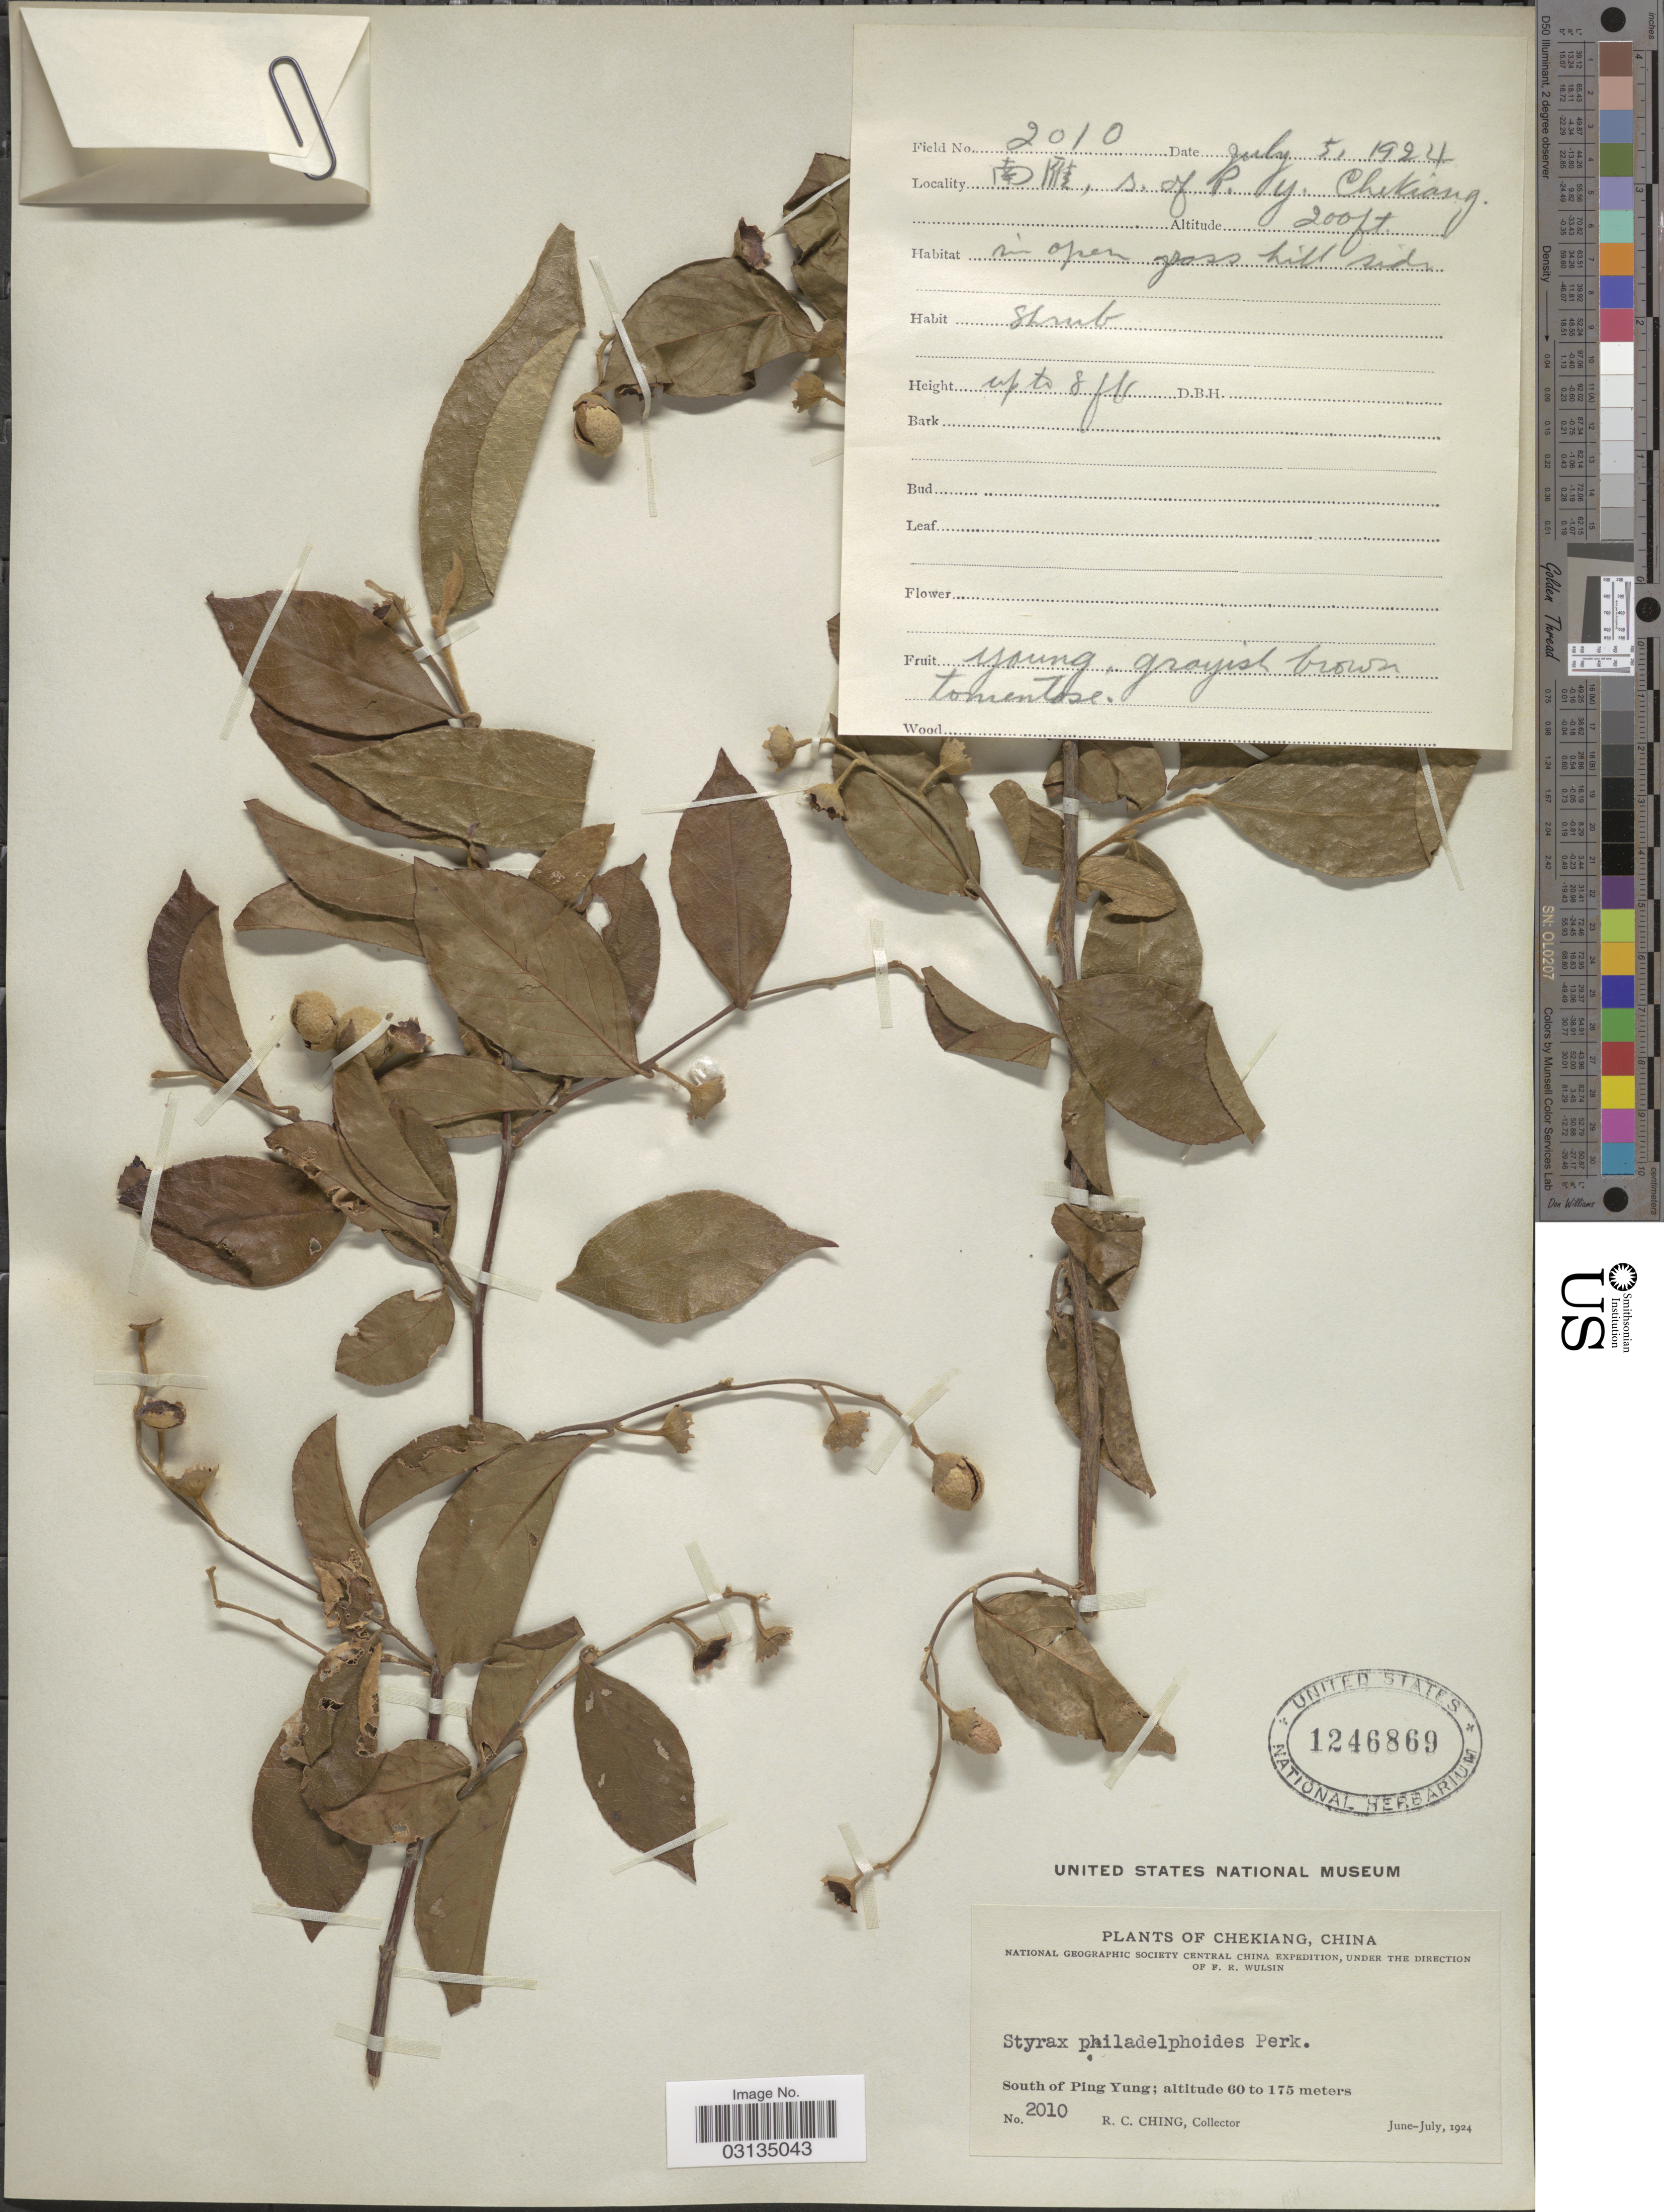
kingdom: Plantae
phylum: Tracheophyta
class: Magnoliopsida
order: Ericales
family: Styracaceae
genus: Styrax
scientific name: Styrax philadelphoides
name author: Perkins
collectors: R. C. Ching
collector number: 2010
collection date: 1924-07-05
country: China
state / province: Zhejiang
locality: Chekiang, China, South of Ping Yung, s. of P. y. Chekiang.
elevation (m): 61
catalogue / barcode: US 1246869